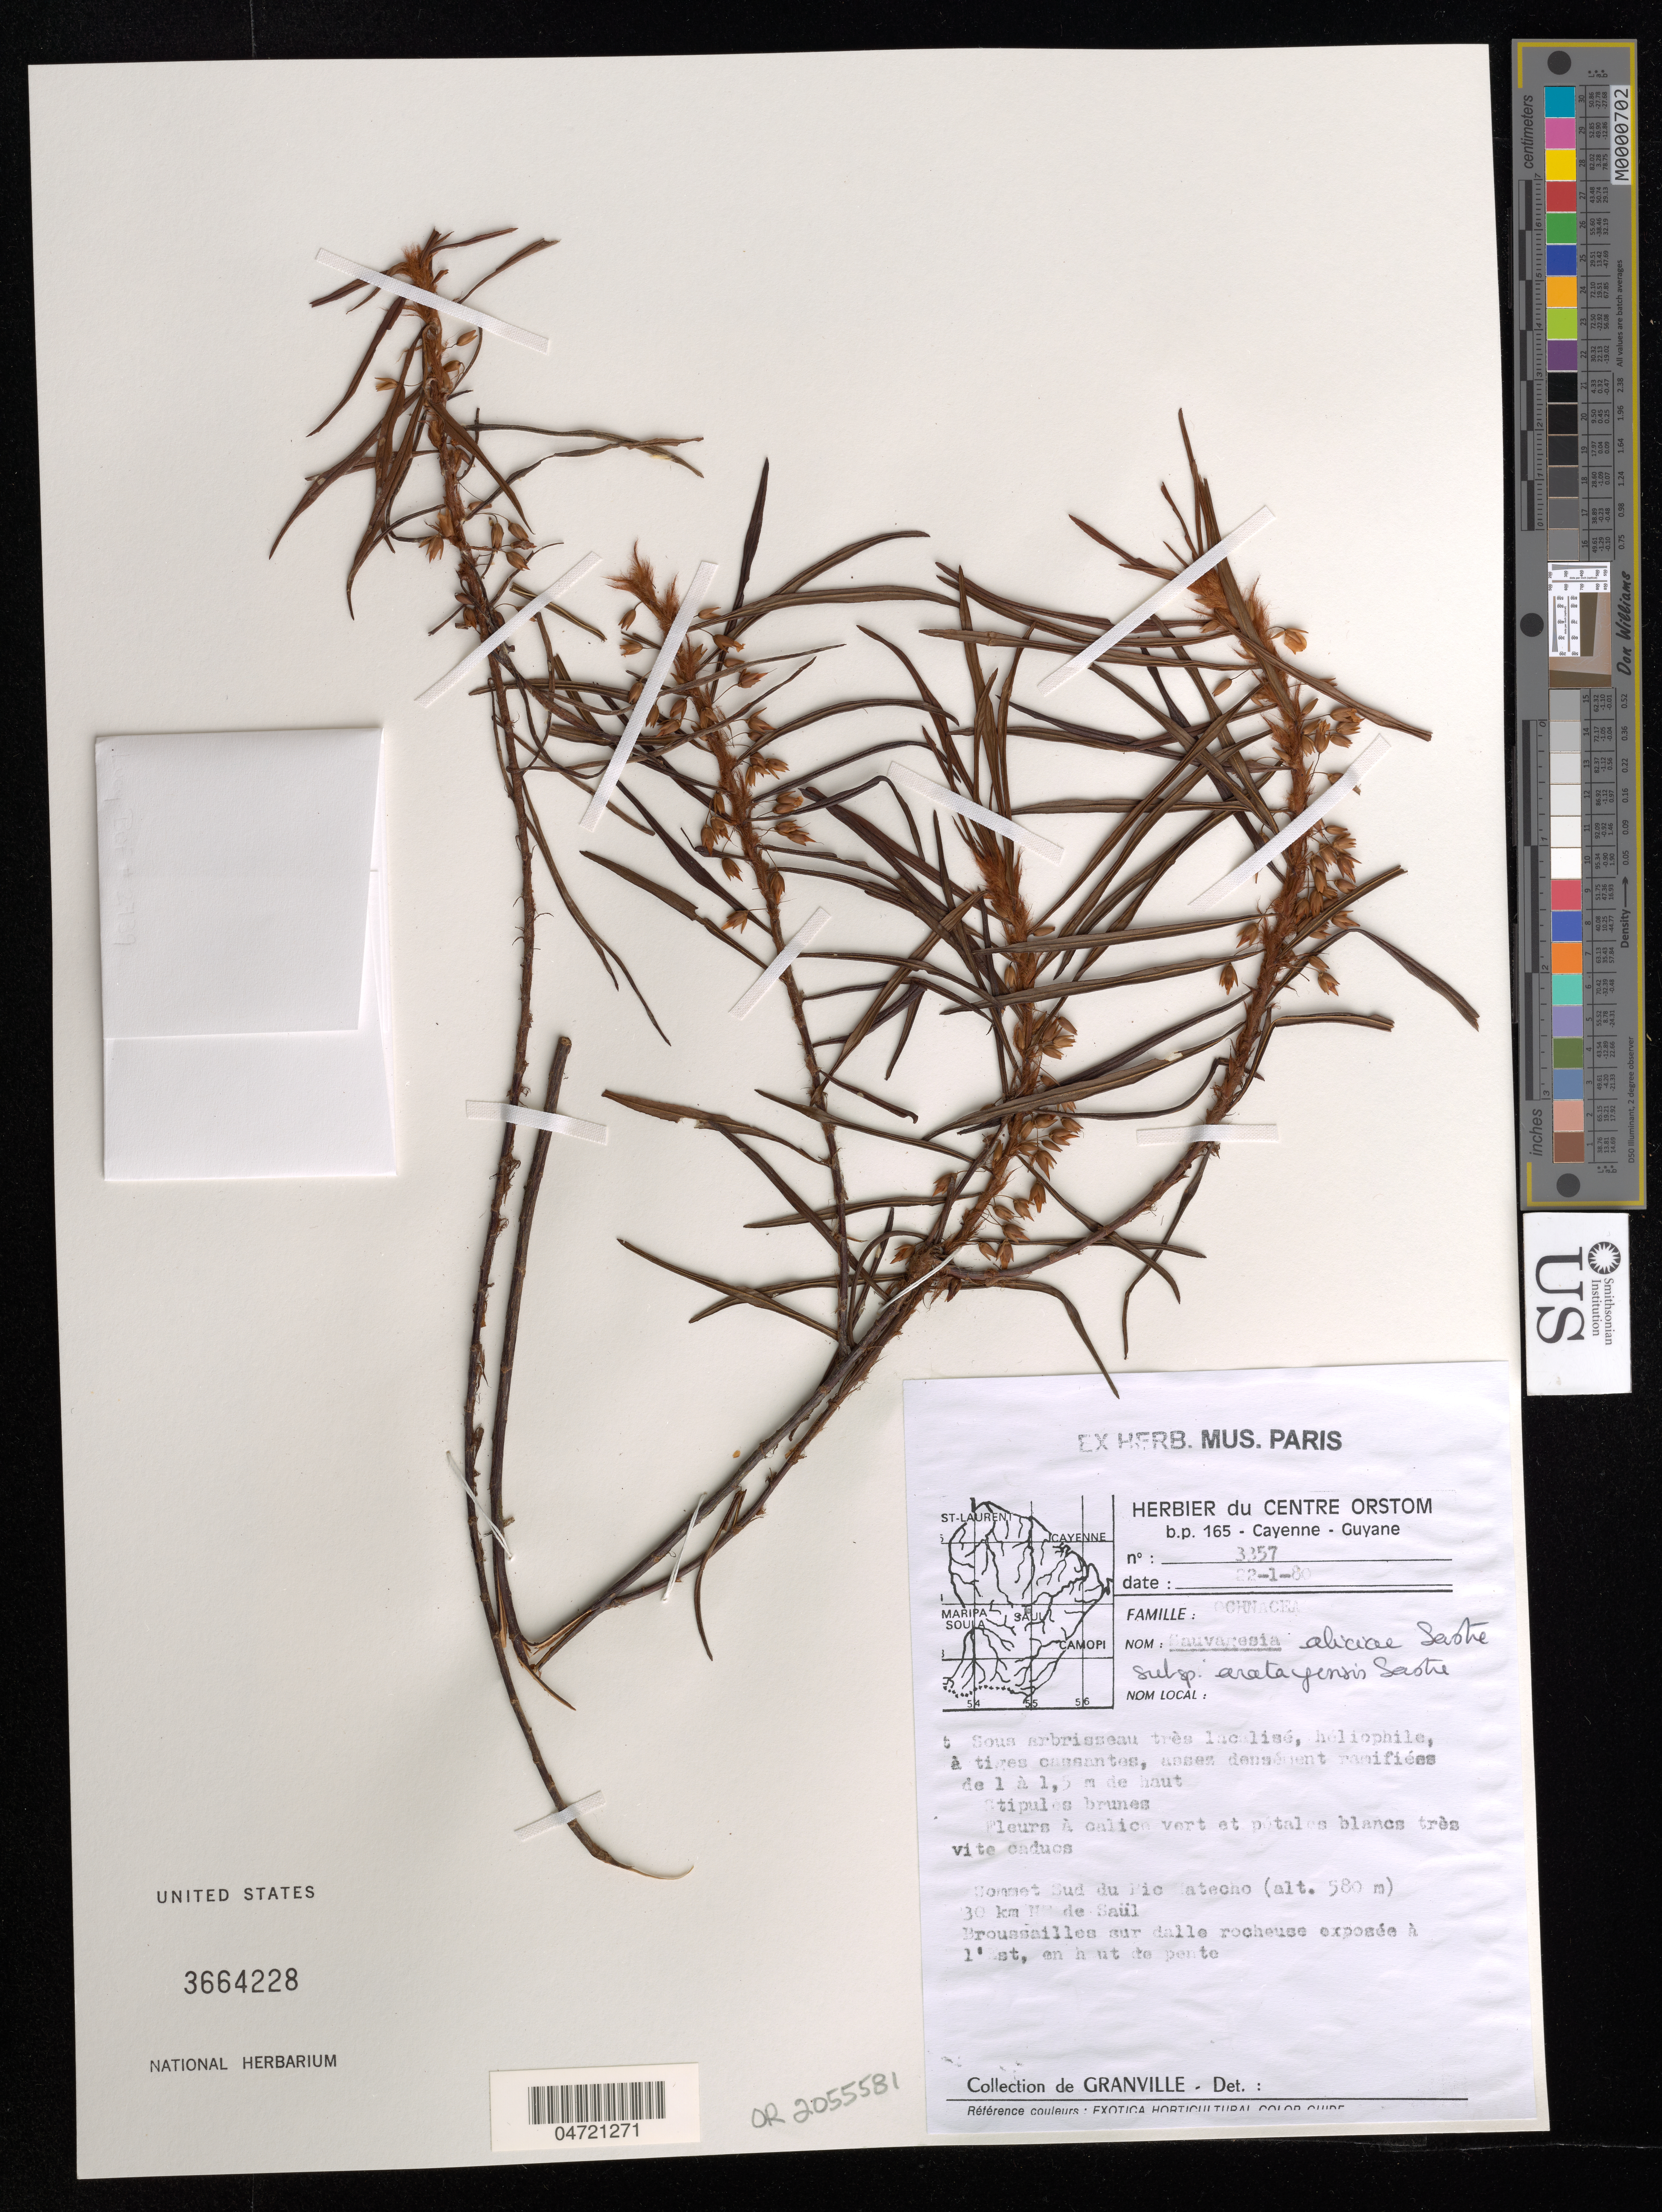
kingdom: Plantae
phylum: Tracheophyta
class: Magnoliopsida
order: Malpighiales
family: Ochnaceae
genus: Sauvagesia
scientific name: Sauvagesia aliciae subsp. aratayensis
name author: Sastre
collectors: J.-J. de Granville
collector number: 3357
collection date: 1980-01-22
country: French Guiana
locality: Sommet Sud du Pic Matecho (alt 580), 30 km NE de Saül.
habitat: Broussilles sur dalle rocheuse exposée à l'est en haut de pente.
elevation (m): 580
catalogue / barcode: US 3664228